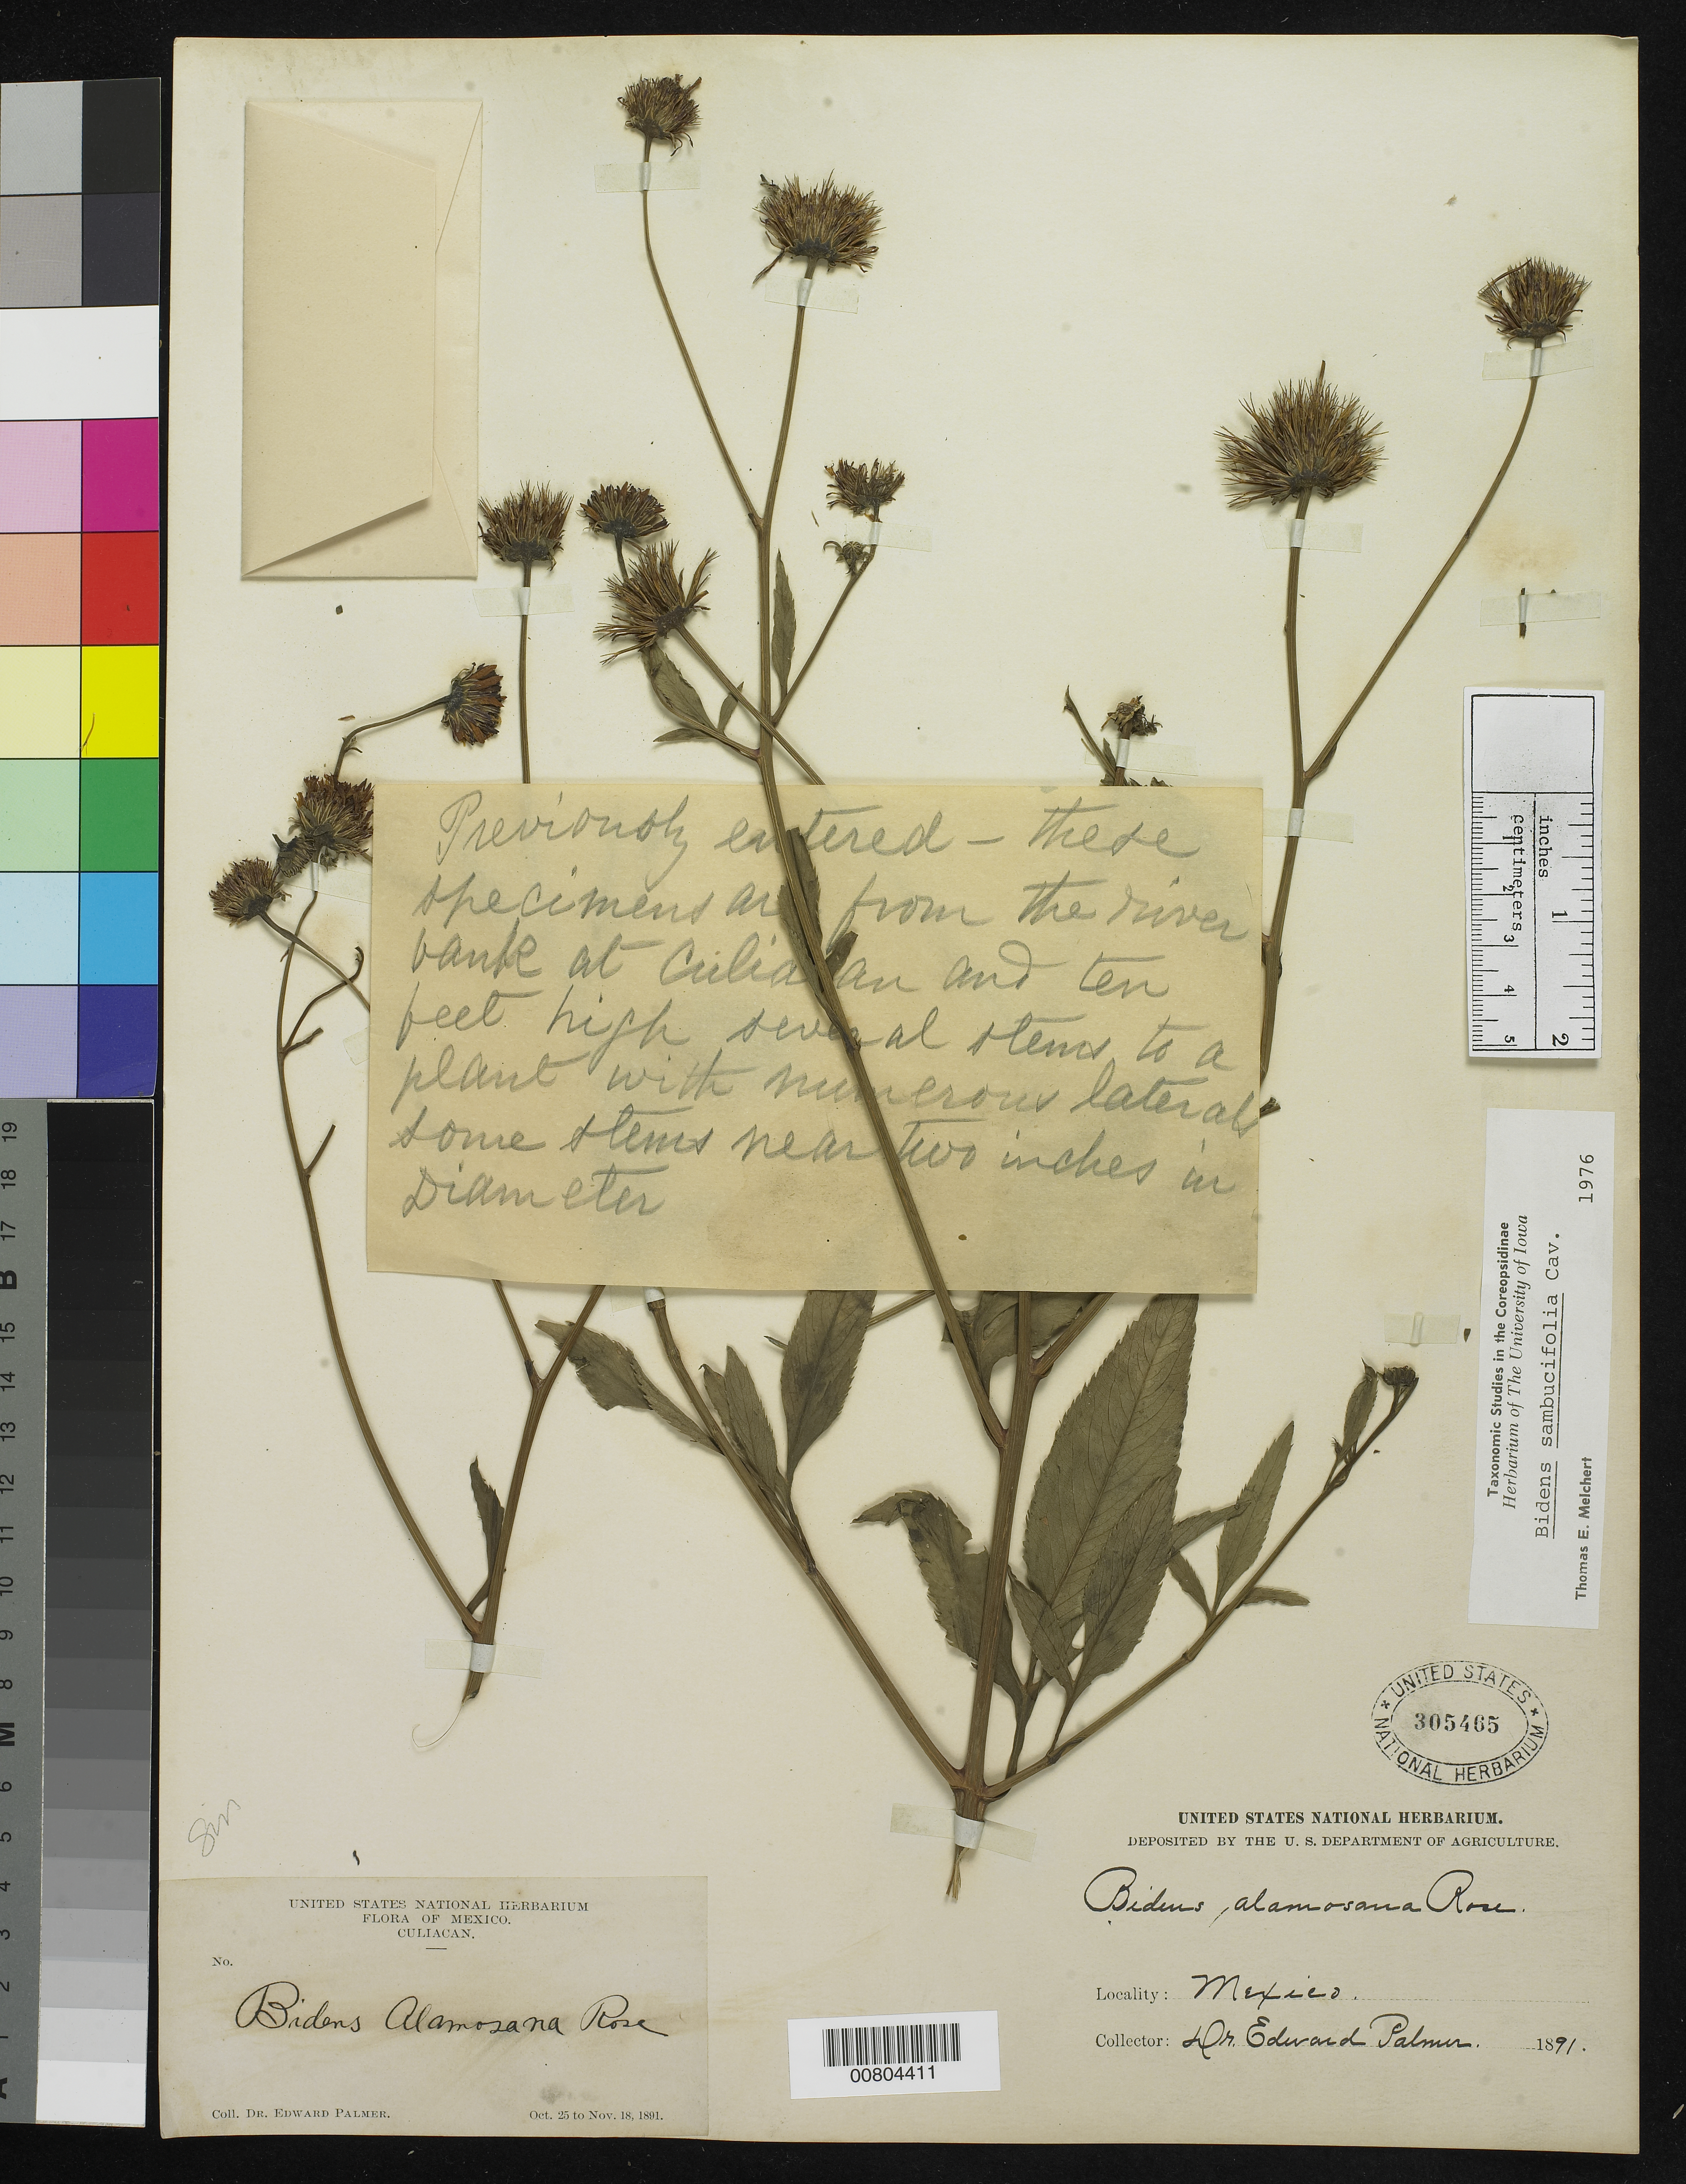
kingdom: Plantae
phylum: Tracheophyta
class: Magnoliopsida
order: Asterales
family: Asteraceae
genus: Bidens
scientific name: Bidens sambucifolia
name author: Cav.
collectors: E. Palmer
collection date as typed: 25 Oct 1891 to 18 Nov 1891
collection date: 1891-10-25/1891-11-18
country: Mexico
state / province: Sinaloa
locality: River bank at Culiacan, Sinaloa.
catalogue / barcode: US 305465